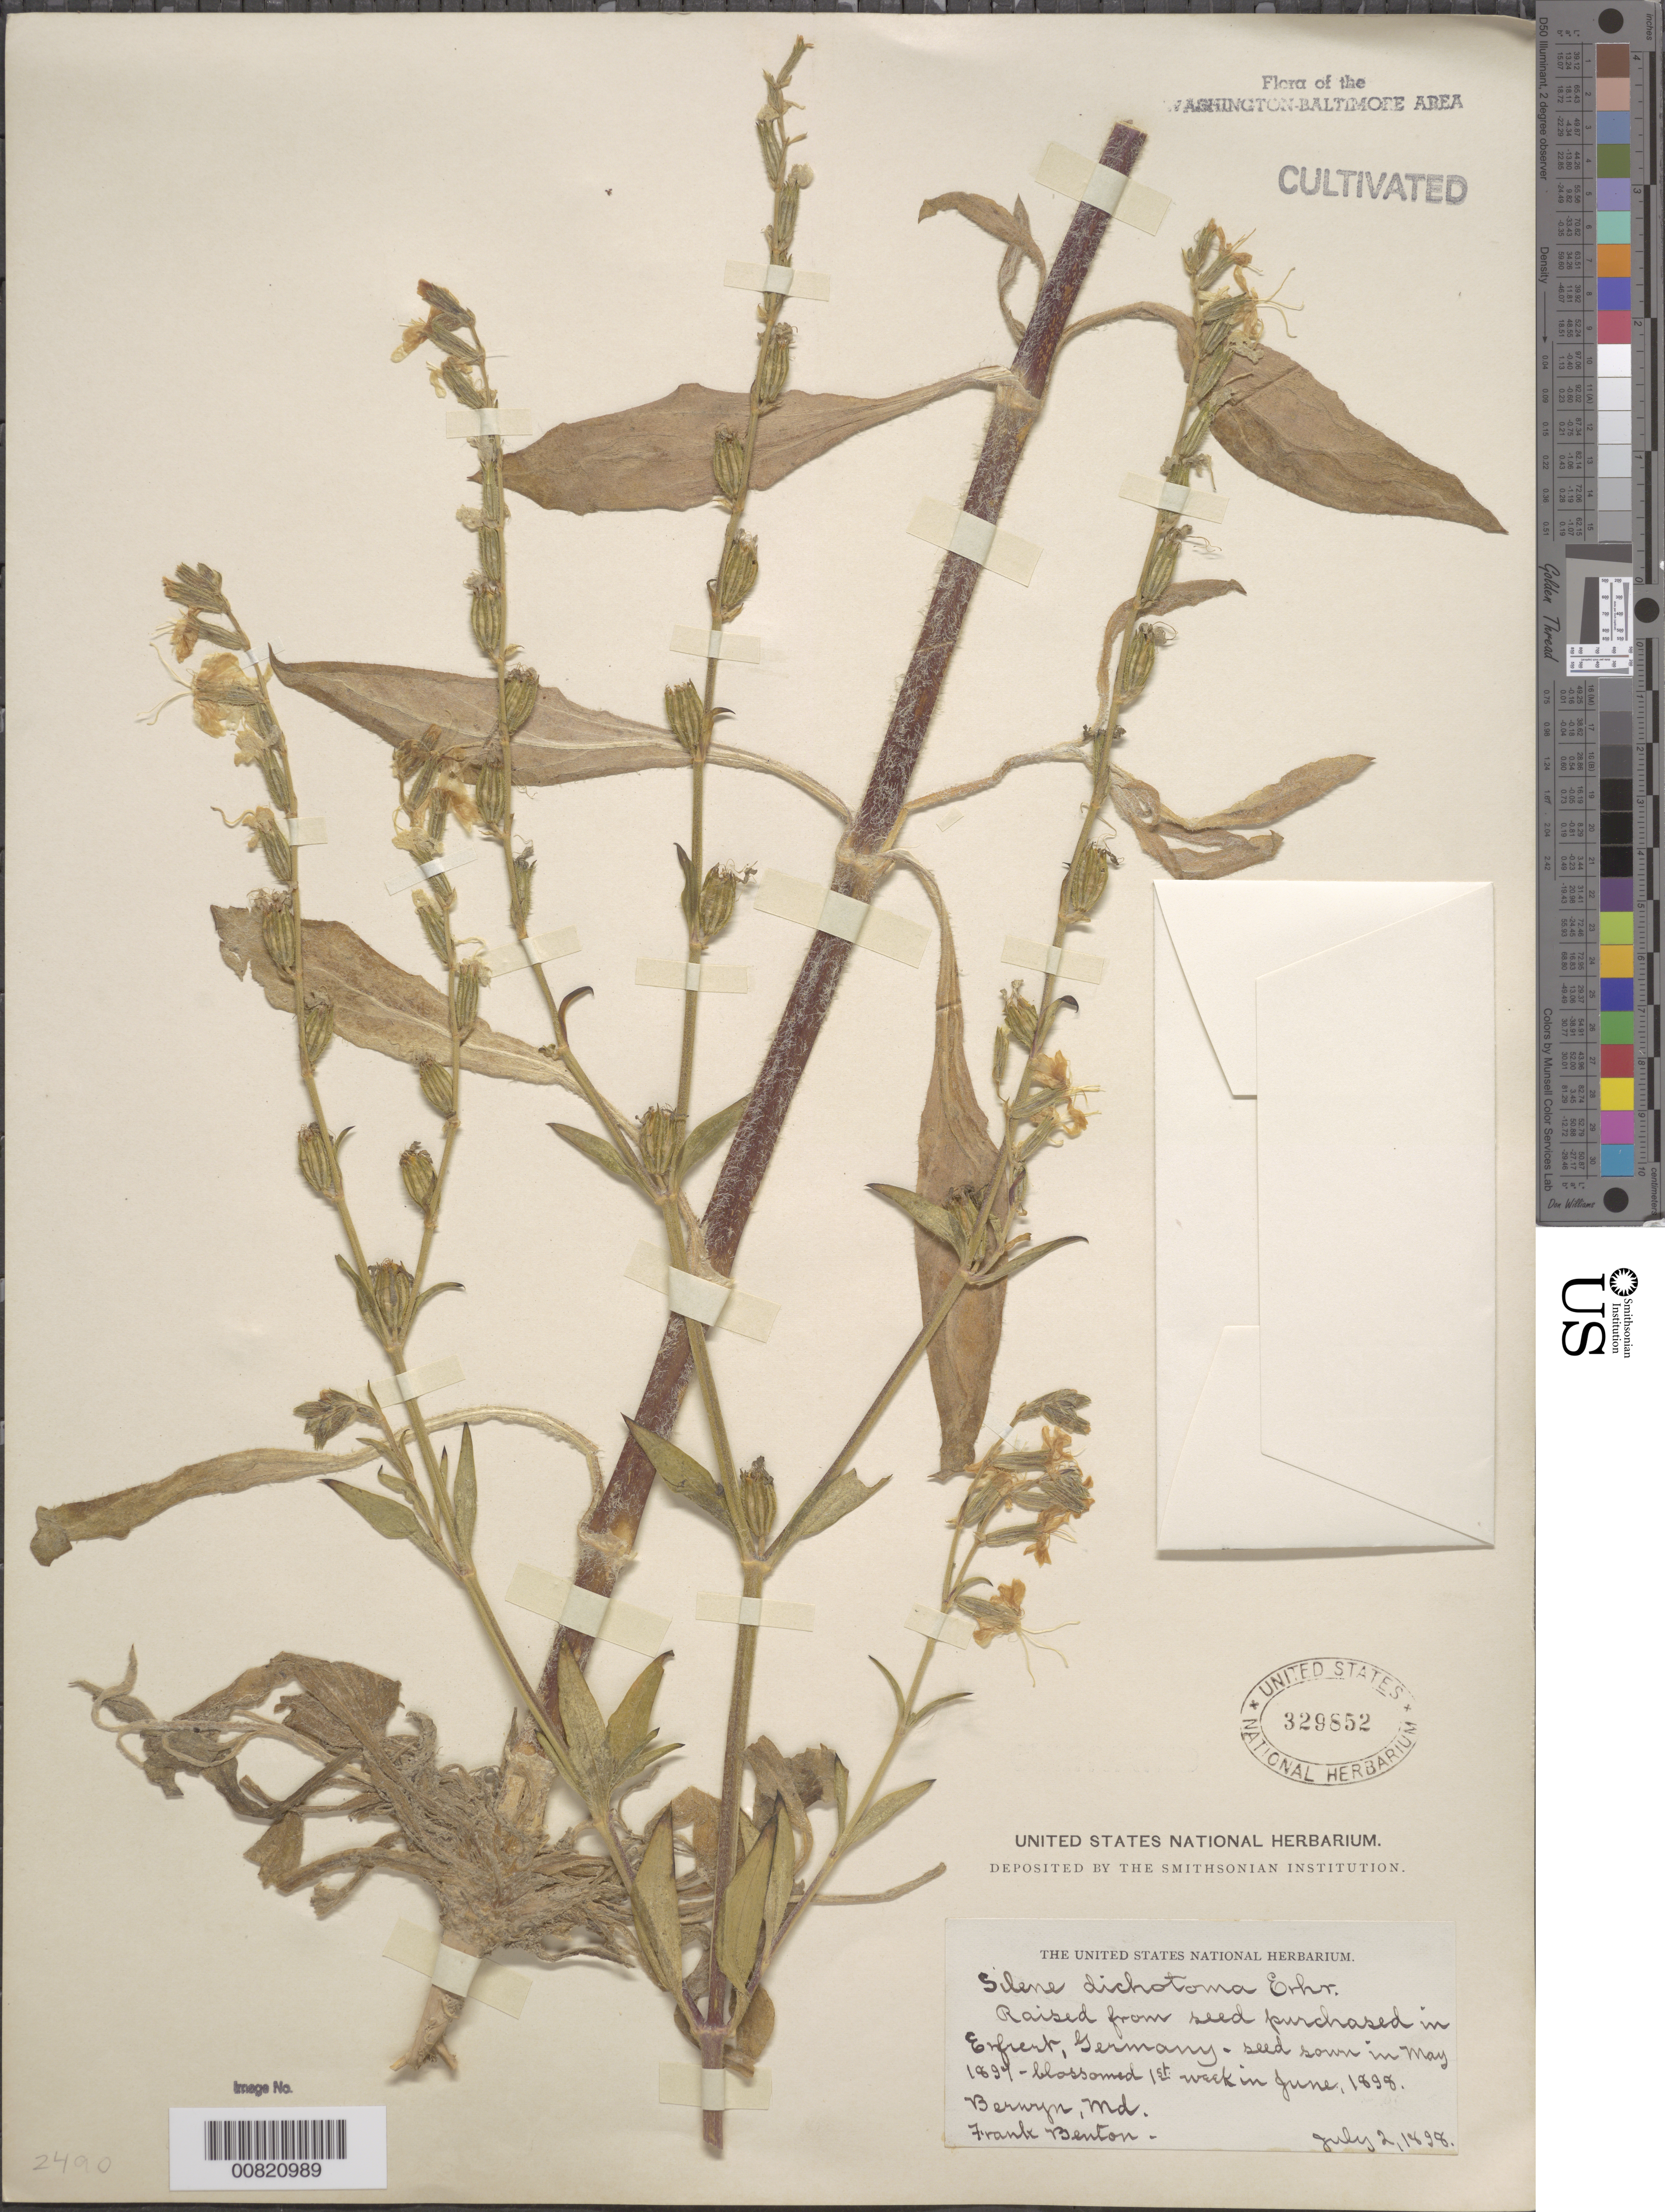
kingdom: Plantae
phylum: Tracheophyta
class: Magnoliopsida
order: Caryophyllales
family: Caryophyllaceae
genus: Silene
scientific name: Silene dichotoma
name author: Ehrh.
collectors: F. P. Benton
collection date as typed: July 2, 1898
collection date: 1898-07-02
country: United States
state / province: Maryland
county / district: Prince George's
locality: Berwyn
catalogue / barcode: US 329852